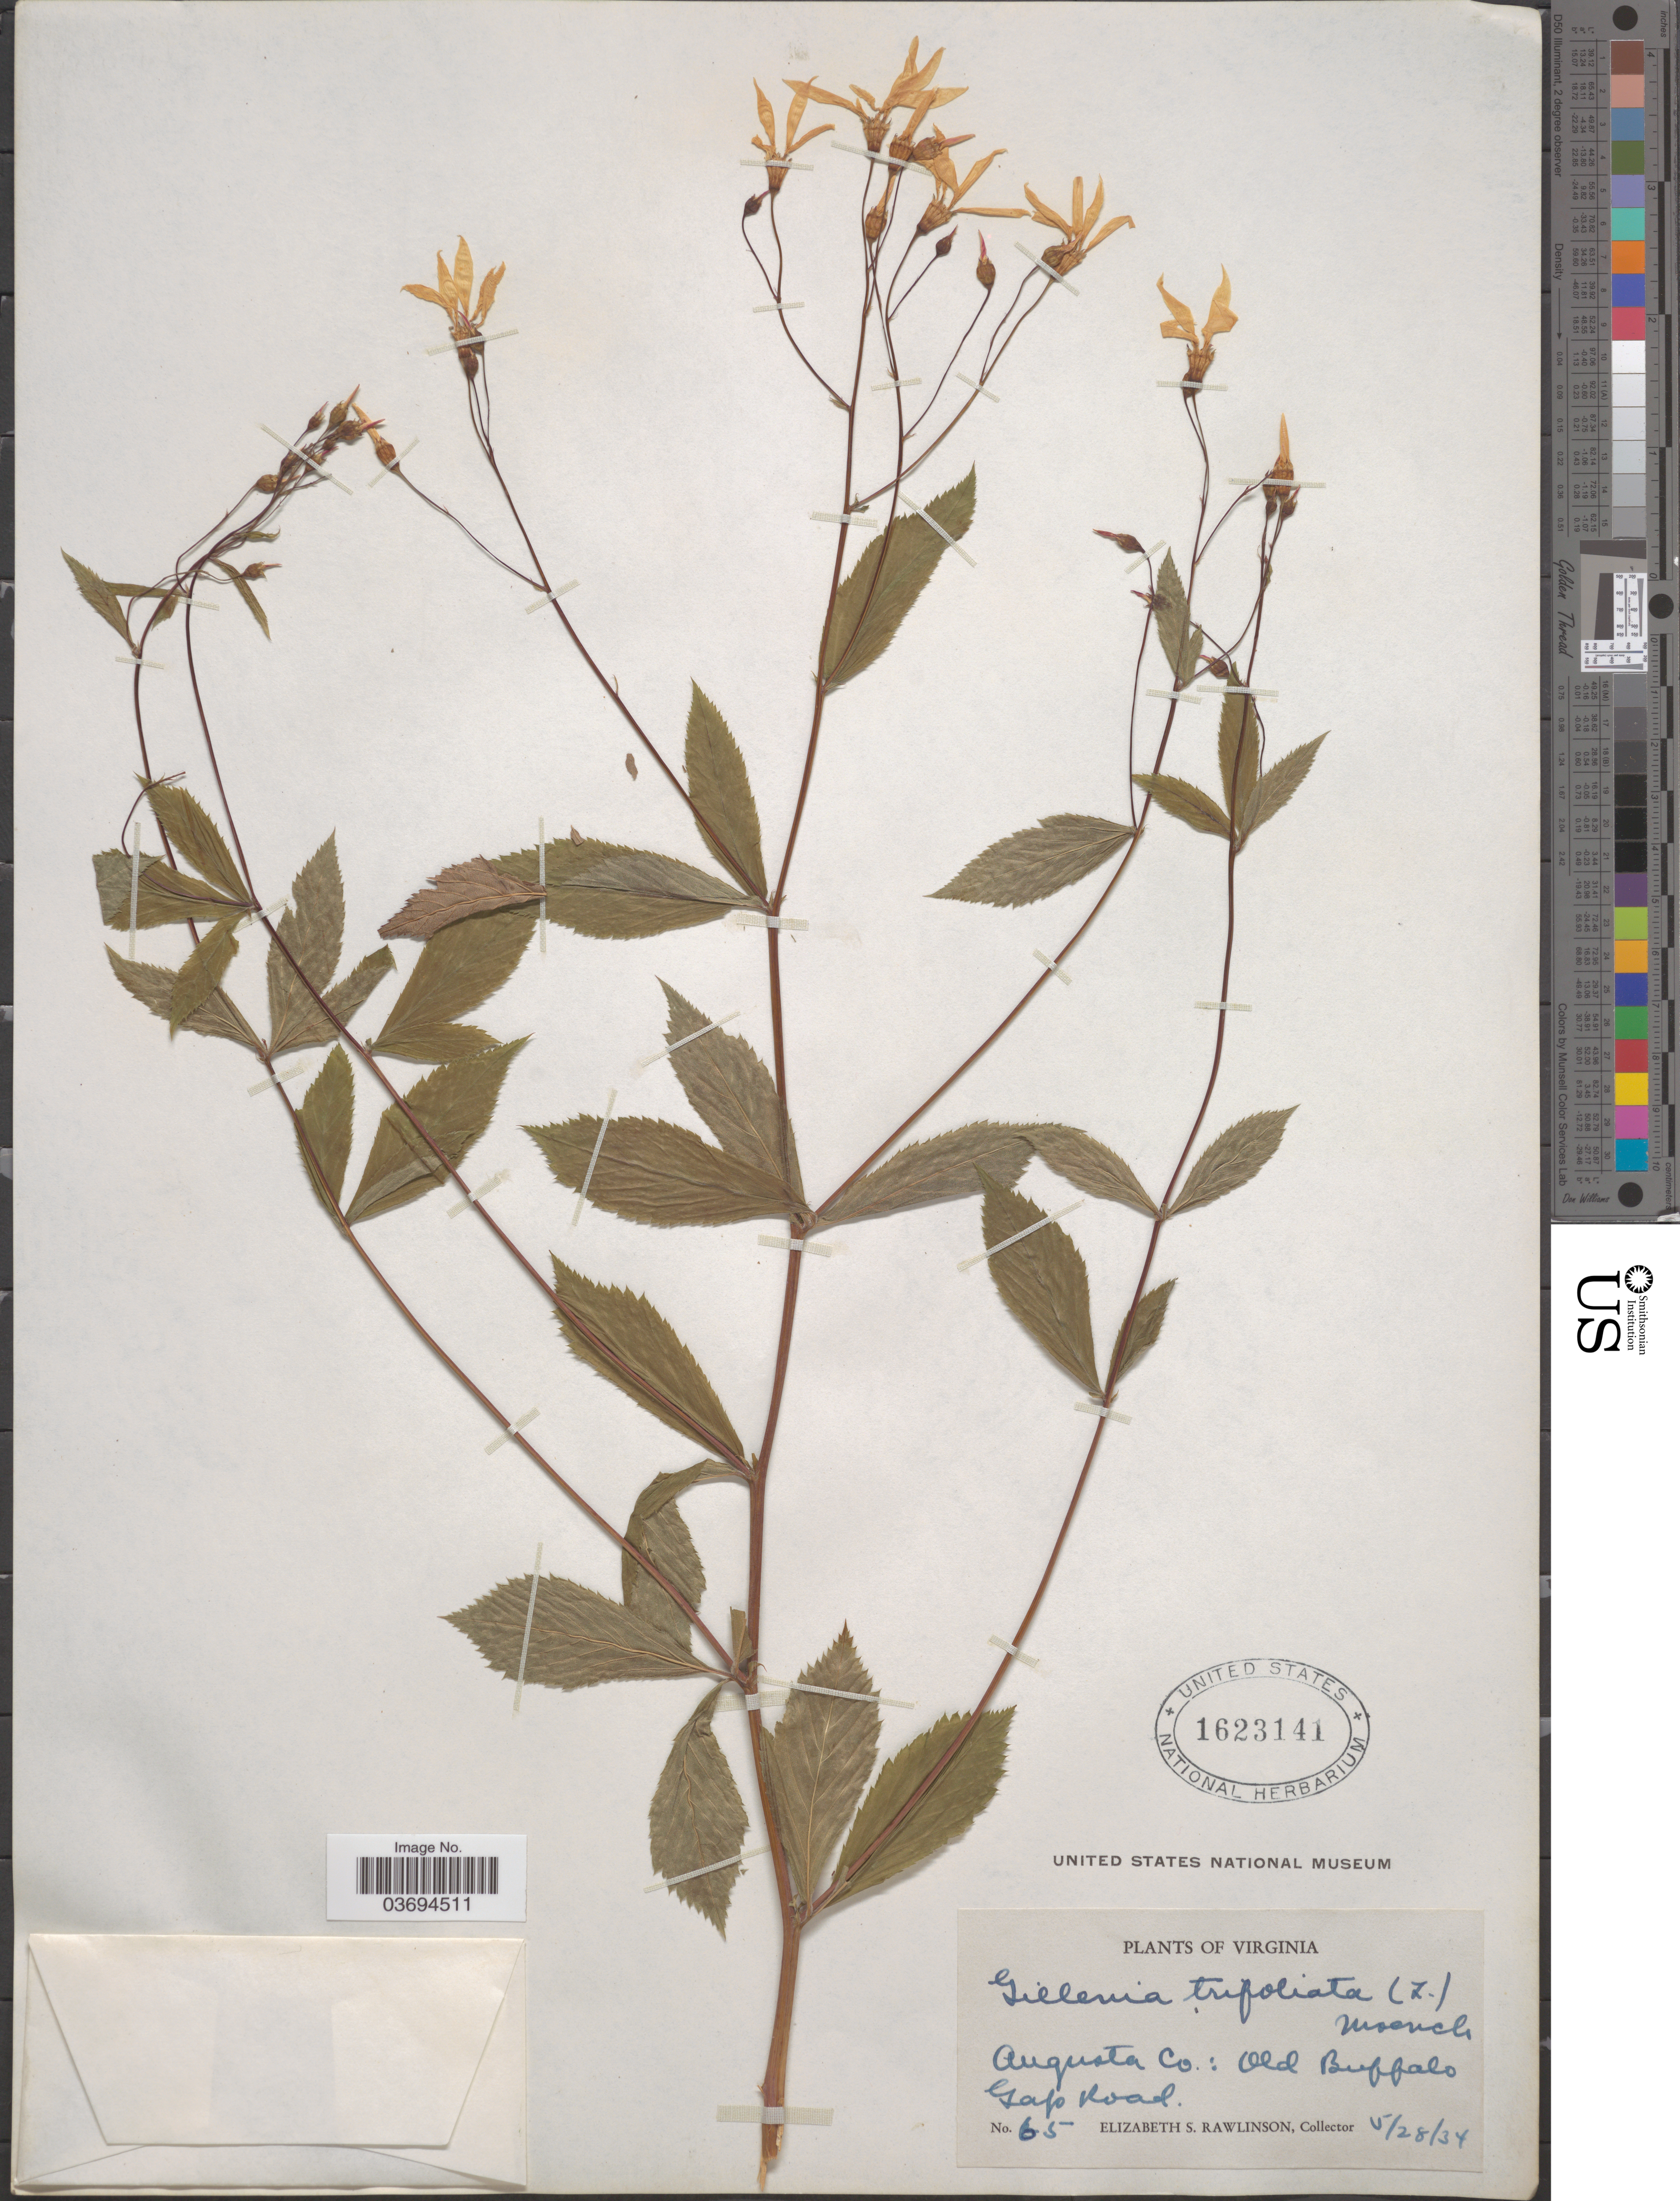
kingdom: Plantae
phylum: Tracheophyta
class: Magnoliopsida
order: Rosales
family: Rosaceae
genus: Gillenia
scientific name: Gillenia trifoliata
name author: (L.) Moench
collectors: E. S. Rawlinson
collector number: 65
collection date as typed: Transcribed d/m/y: 28/5/34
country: United States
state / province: Virginia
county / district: Augusta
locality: Old Buffalo Gap Road.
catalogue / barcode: US 1623141